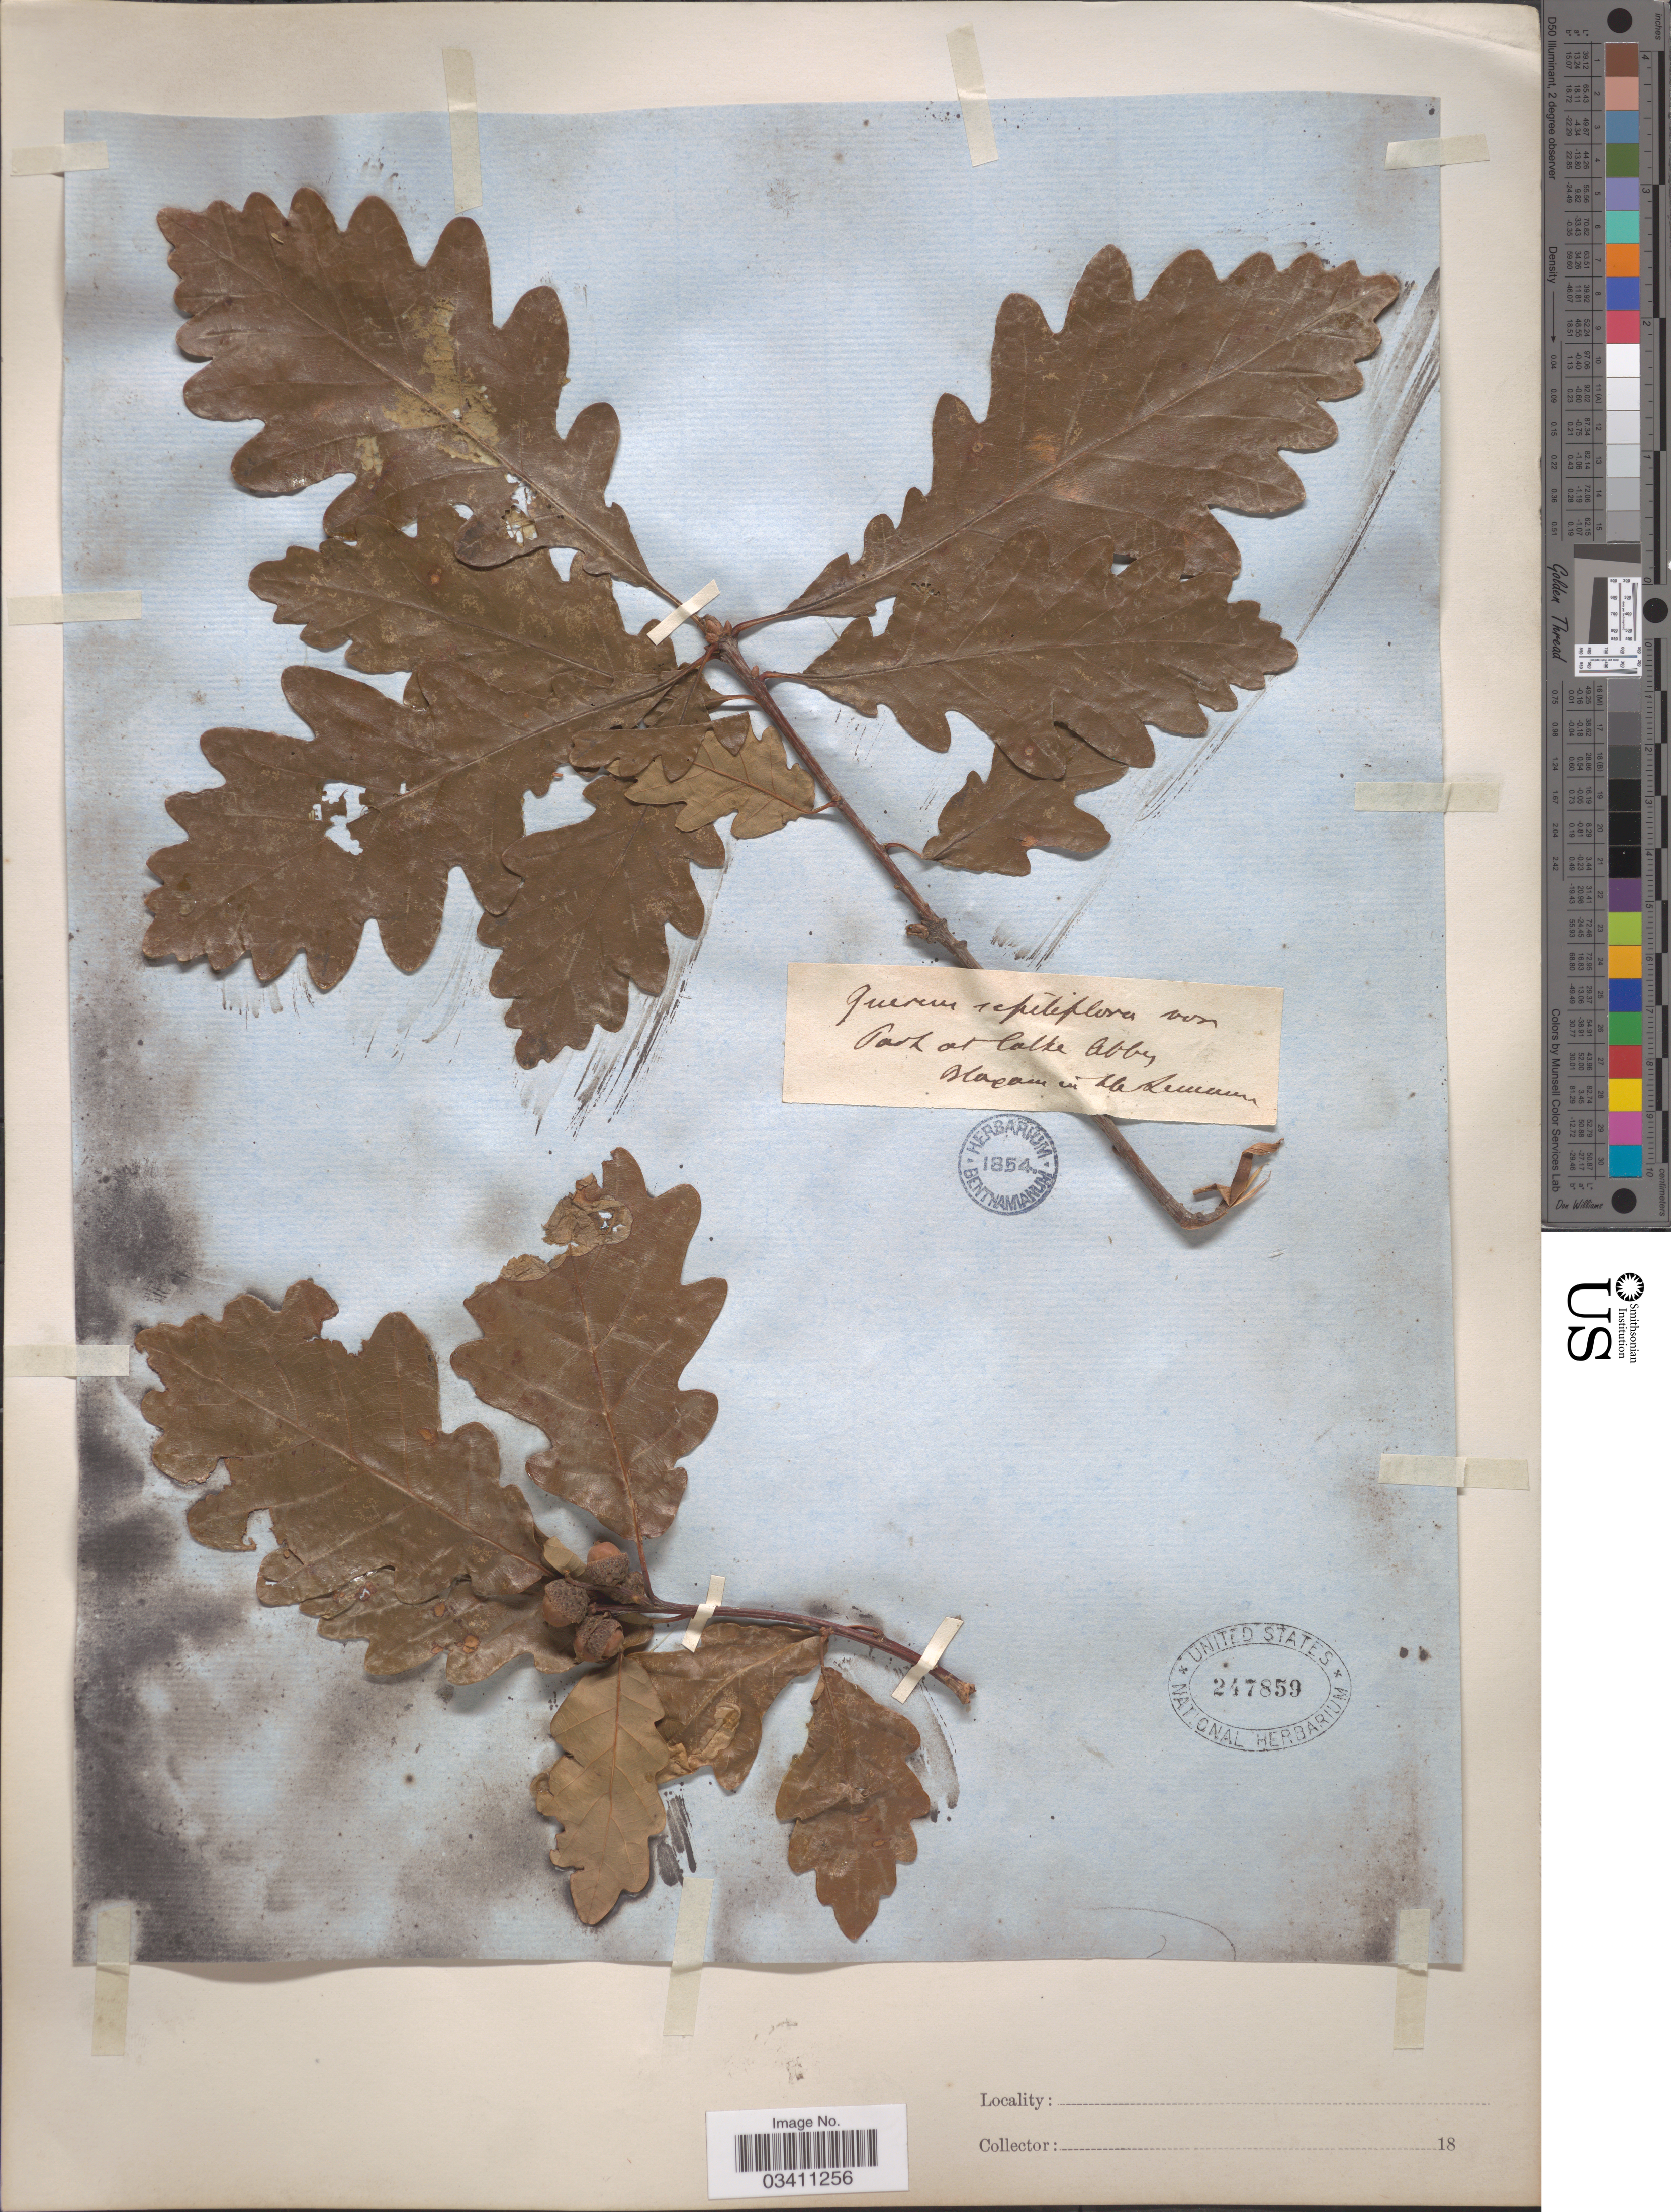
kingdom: Plantae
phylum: Tracheophyta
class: Magnoliopsida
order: Fagales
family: Fagaceae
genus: Quercus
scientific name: Quercus sessiliflora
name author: Salisb.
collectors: Ex herb. Benthamianum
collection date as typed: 18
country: United Kingdom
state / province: England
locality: Park at Calke Abby.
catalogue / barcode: US 247859